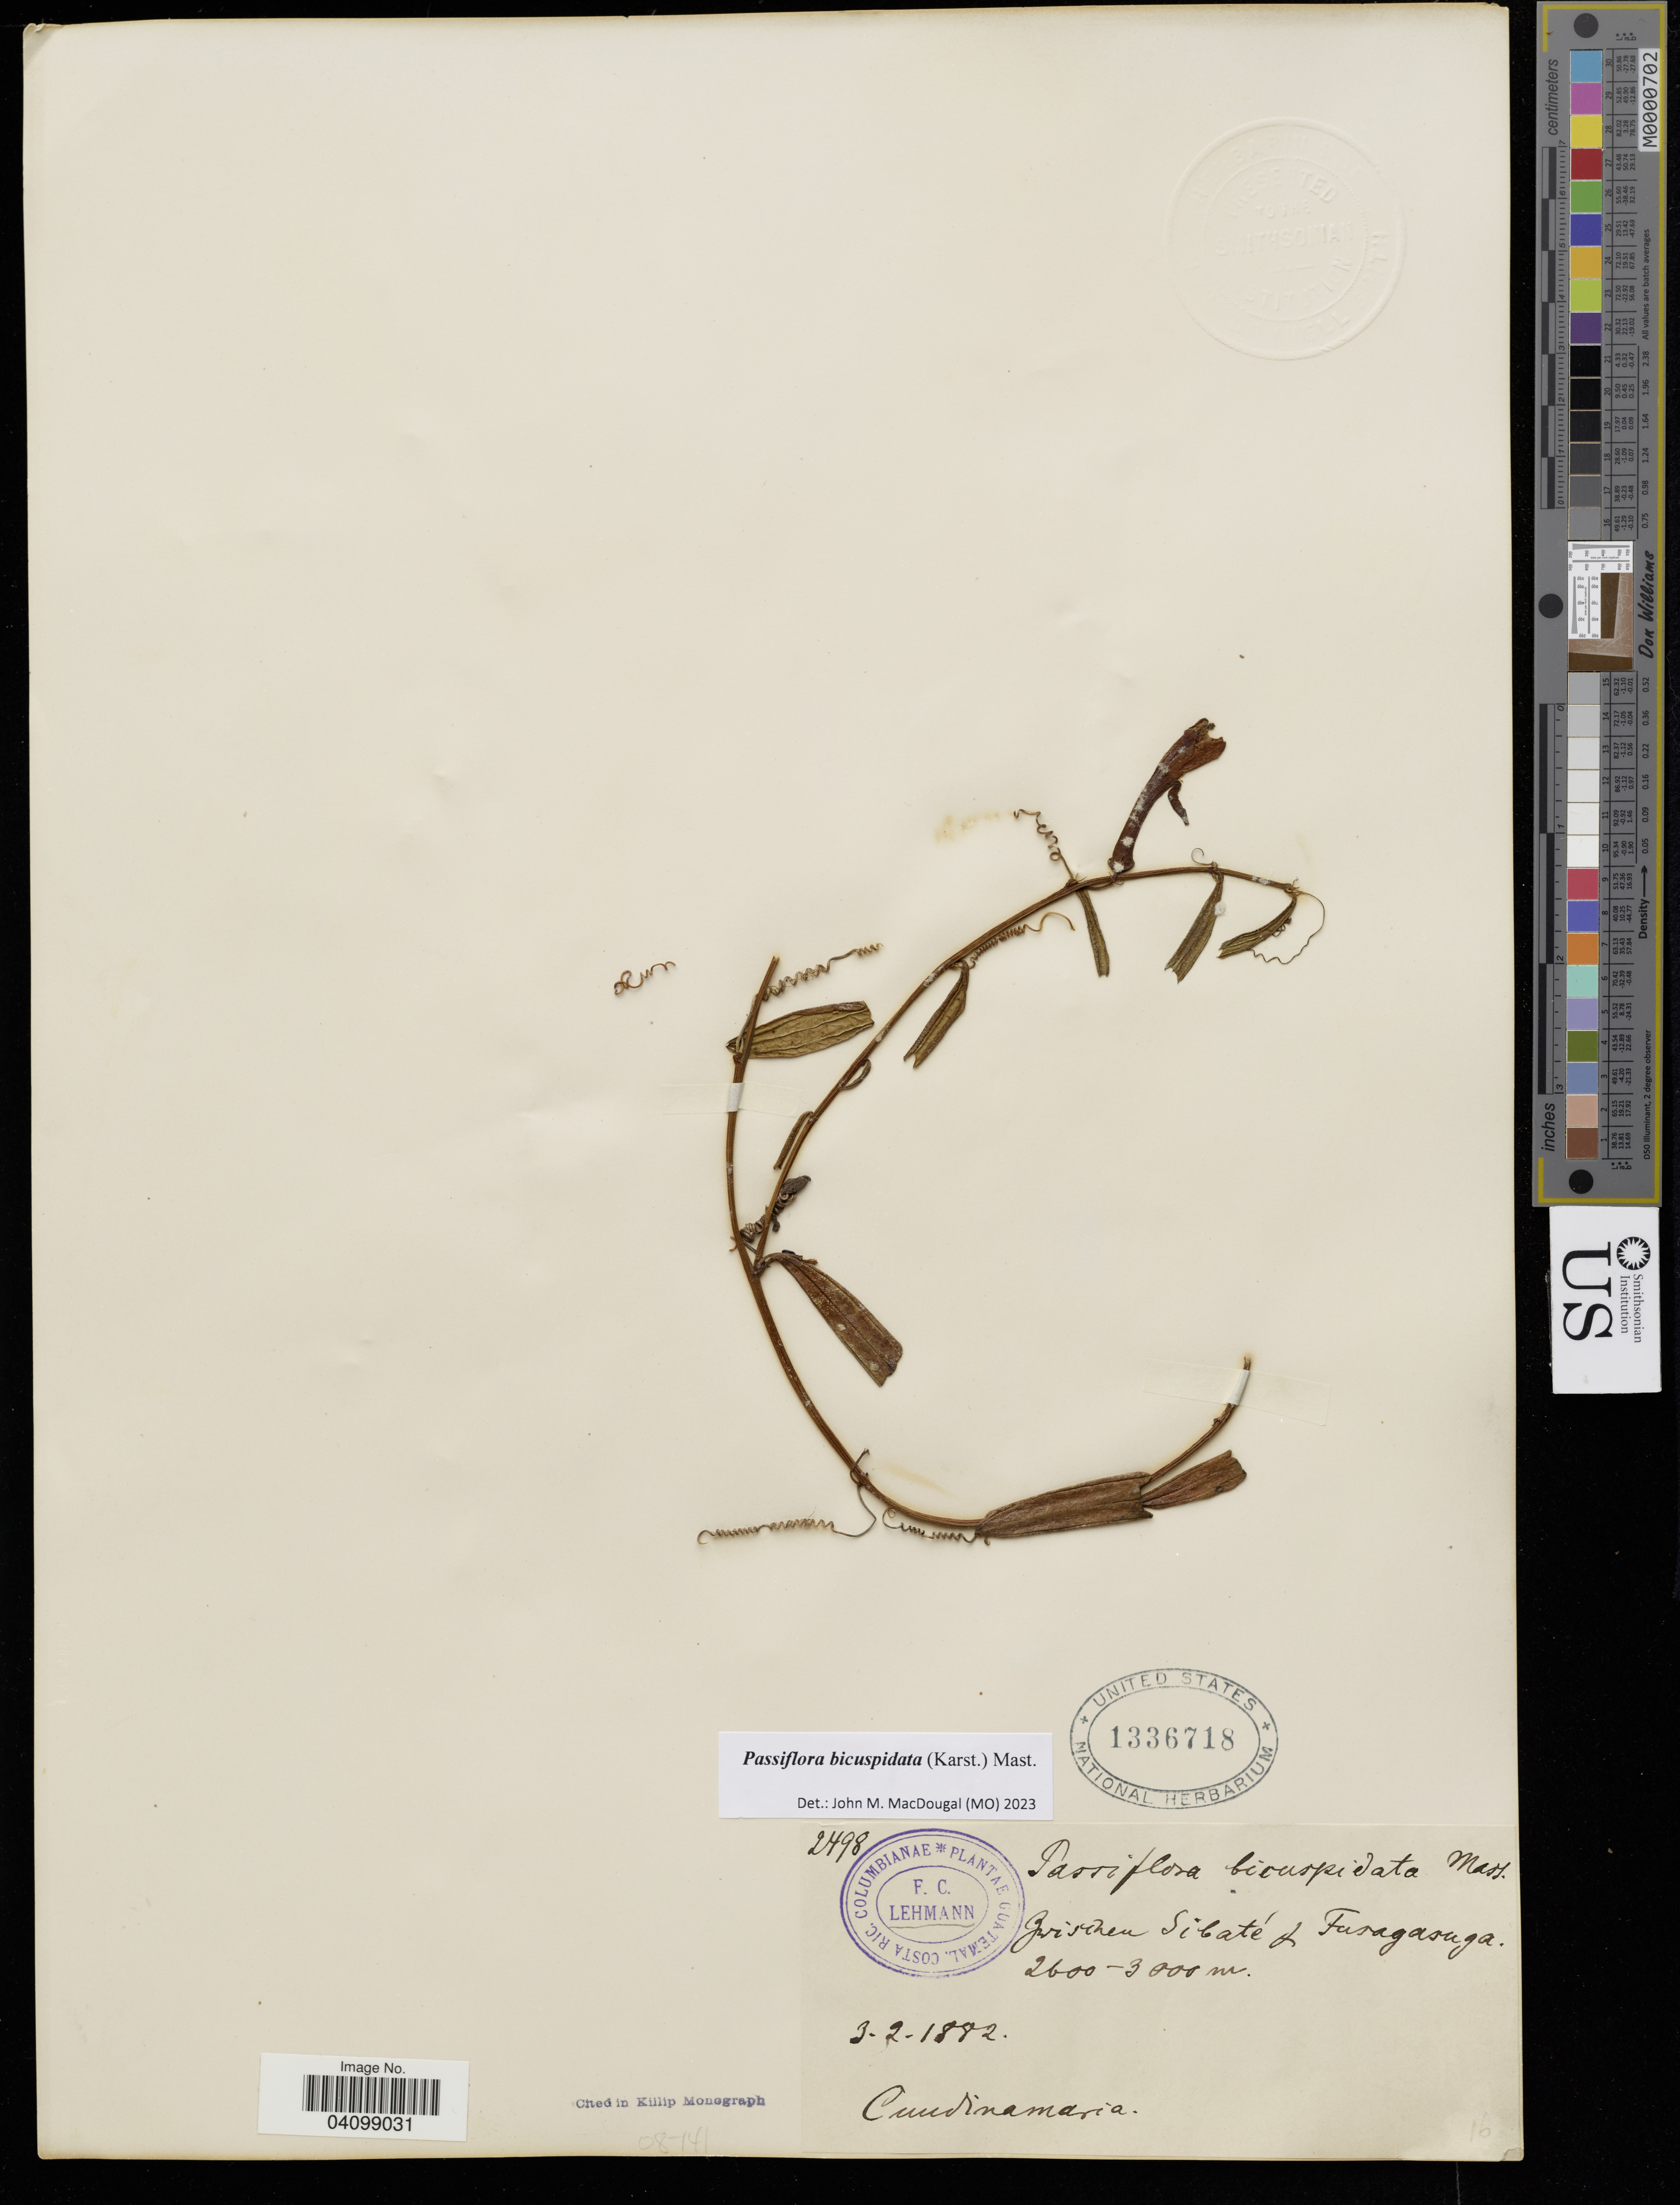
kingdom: Plantae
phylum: Tracheophyta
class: Magnoliopsida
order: Malpighiales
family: Passifloraceae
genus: Passiflora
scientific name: Passiflora bicuspidata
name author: (H. Karst.) Mast.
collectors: F. C. Lehmann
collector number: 2498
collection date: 1882-02-03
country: Colombia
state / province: Cundinamarca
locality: Zwischen Sibaté & Fusagasuga*.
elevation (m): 2600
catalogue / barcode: US 1336718